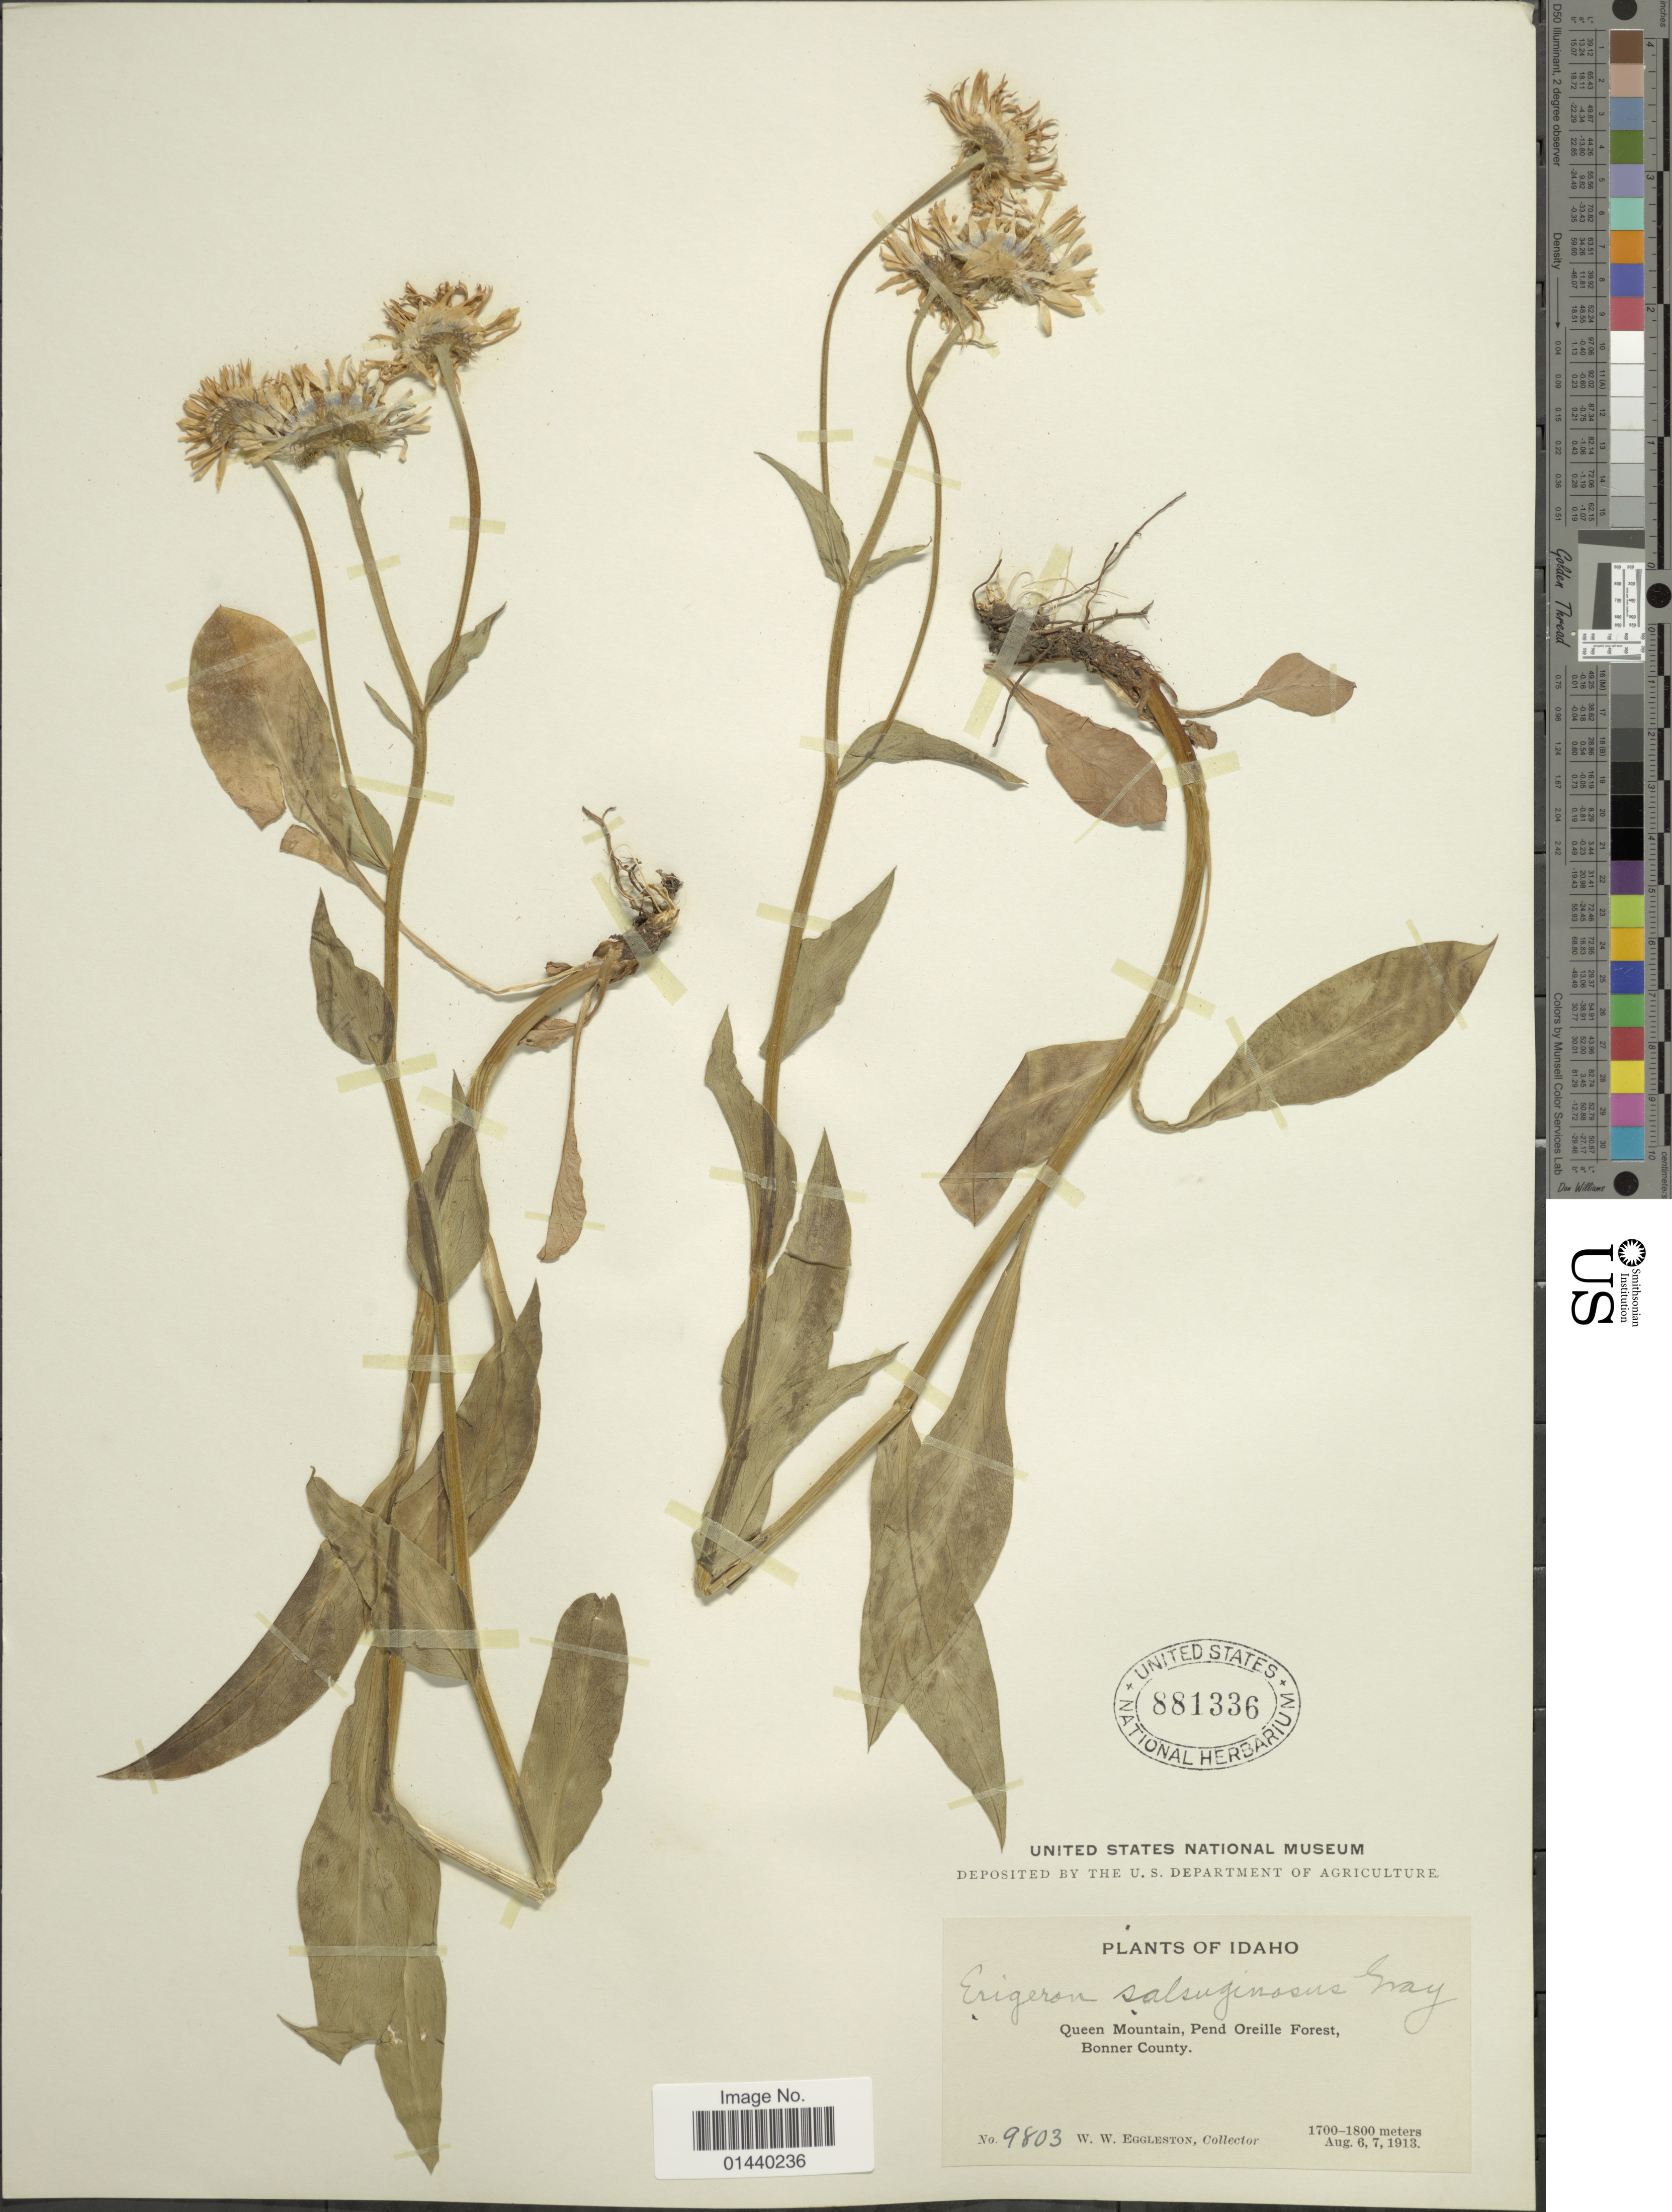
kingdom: Plantae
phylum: Tracheophyta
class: Magnoliopsida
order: Asterales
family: Asteraceae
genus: Erigeron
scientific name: Erigeron salsuginosus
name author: (Richardson ex R. Br.) A. Gray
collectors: W. W. Eggleston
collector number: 9803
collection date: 1913-08-06/1913-08-07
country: United States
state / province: Idaho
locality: Queen Mountain, Pend Oreille Forest, Bonner County.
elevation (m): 1700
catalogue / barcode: US 881336